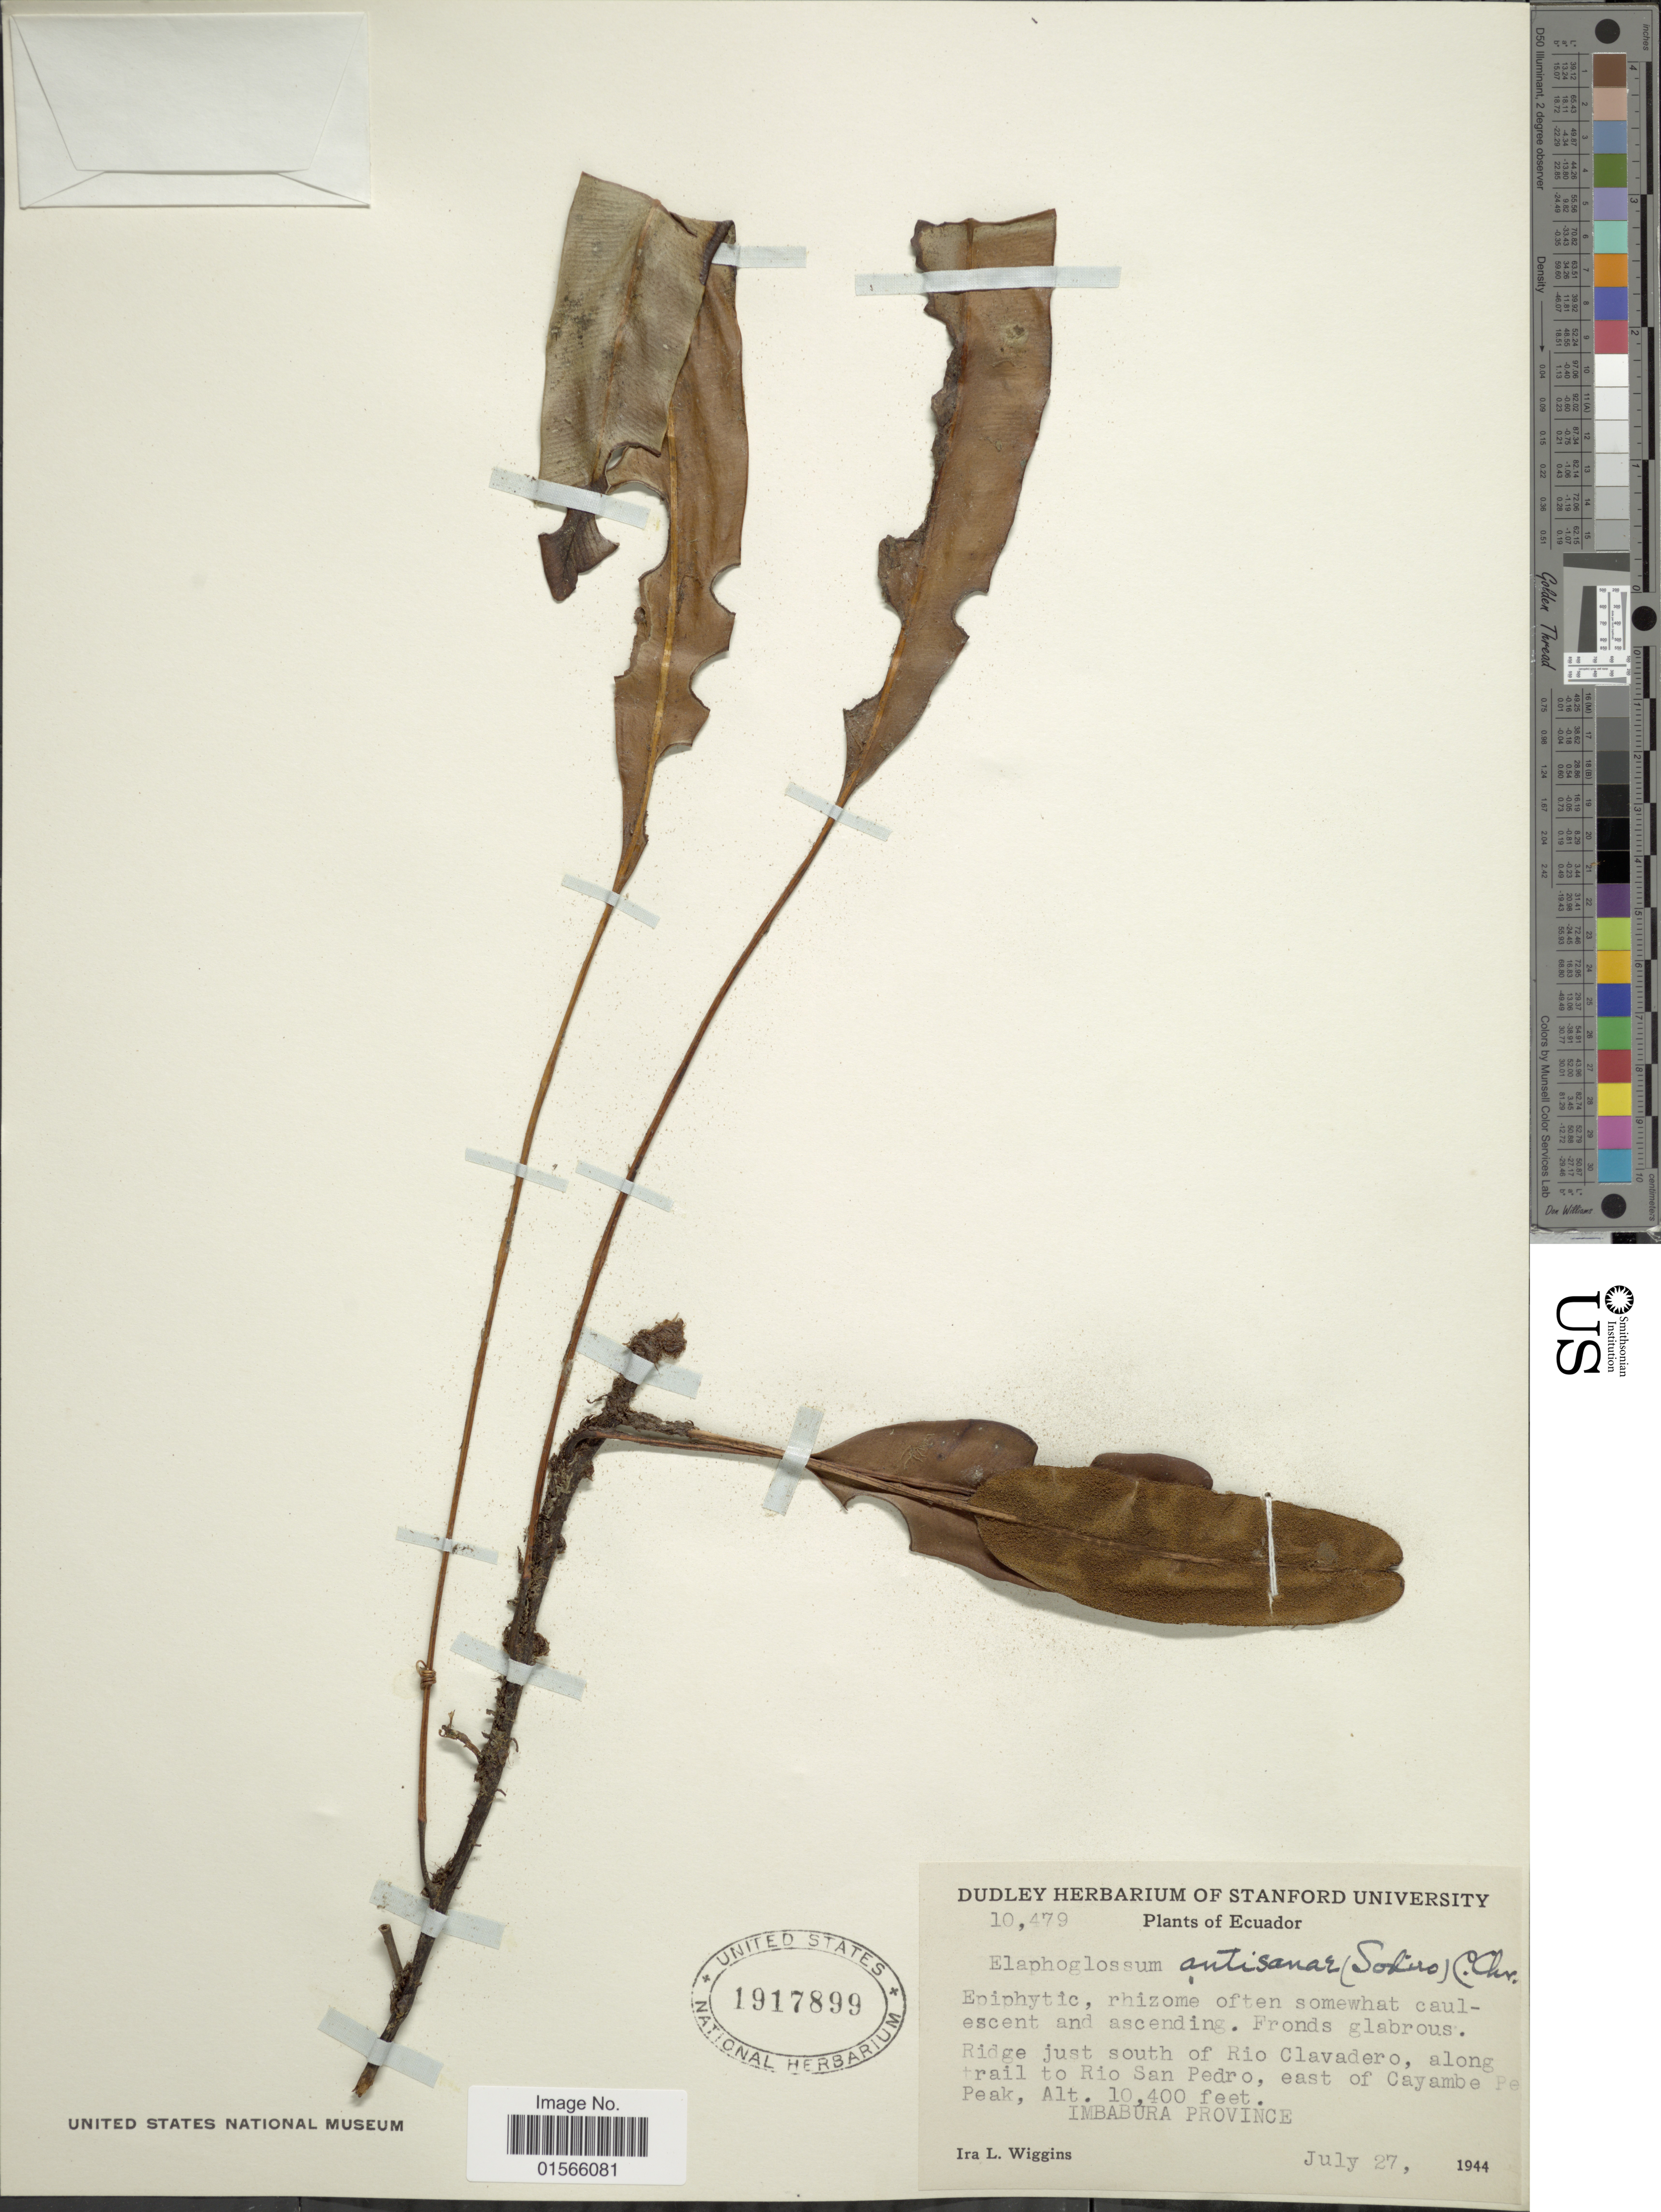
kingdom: Plantae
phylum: Tracheophyta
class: Polypodiopsida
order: Polypodiales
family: Dryopteridaceae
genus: Elaphoglossum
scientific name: Elaphoglossum antisanae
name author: (Sodiro) C. Chr.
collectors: I. L. Wiggins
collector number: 10479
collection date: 1944-07-27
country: Ecuador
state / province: Imbabura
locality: Ridge just south of Rio Clavadero, along trail to Rio San Pedro, east of Cayambo Peak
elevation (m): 3170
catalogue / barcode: US 1917899